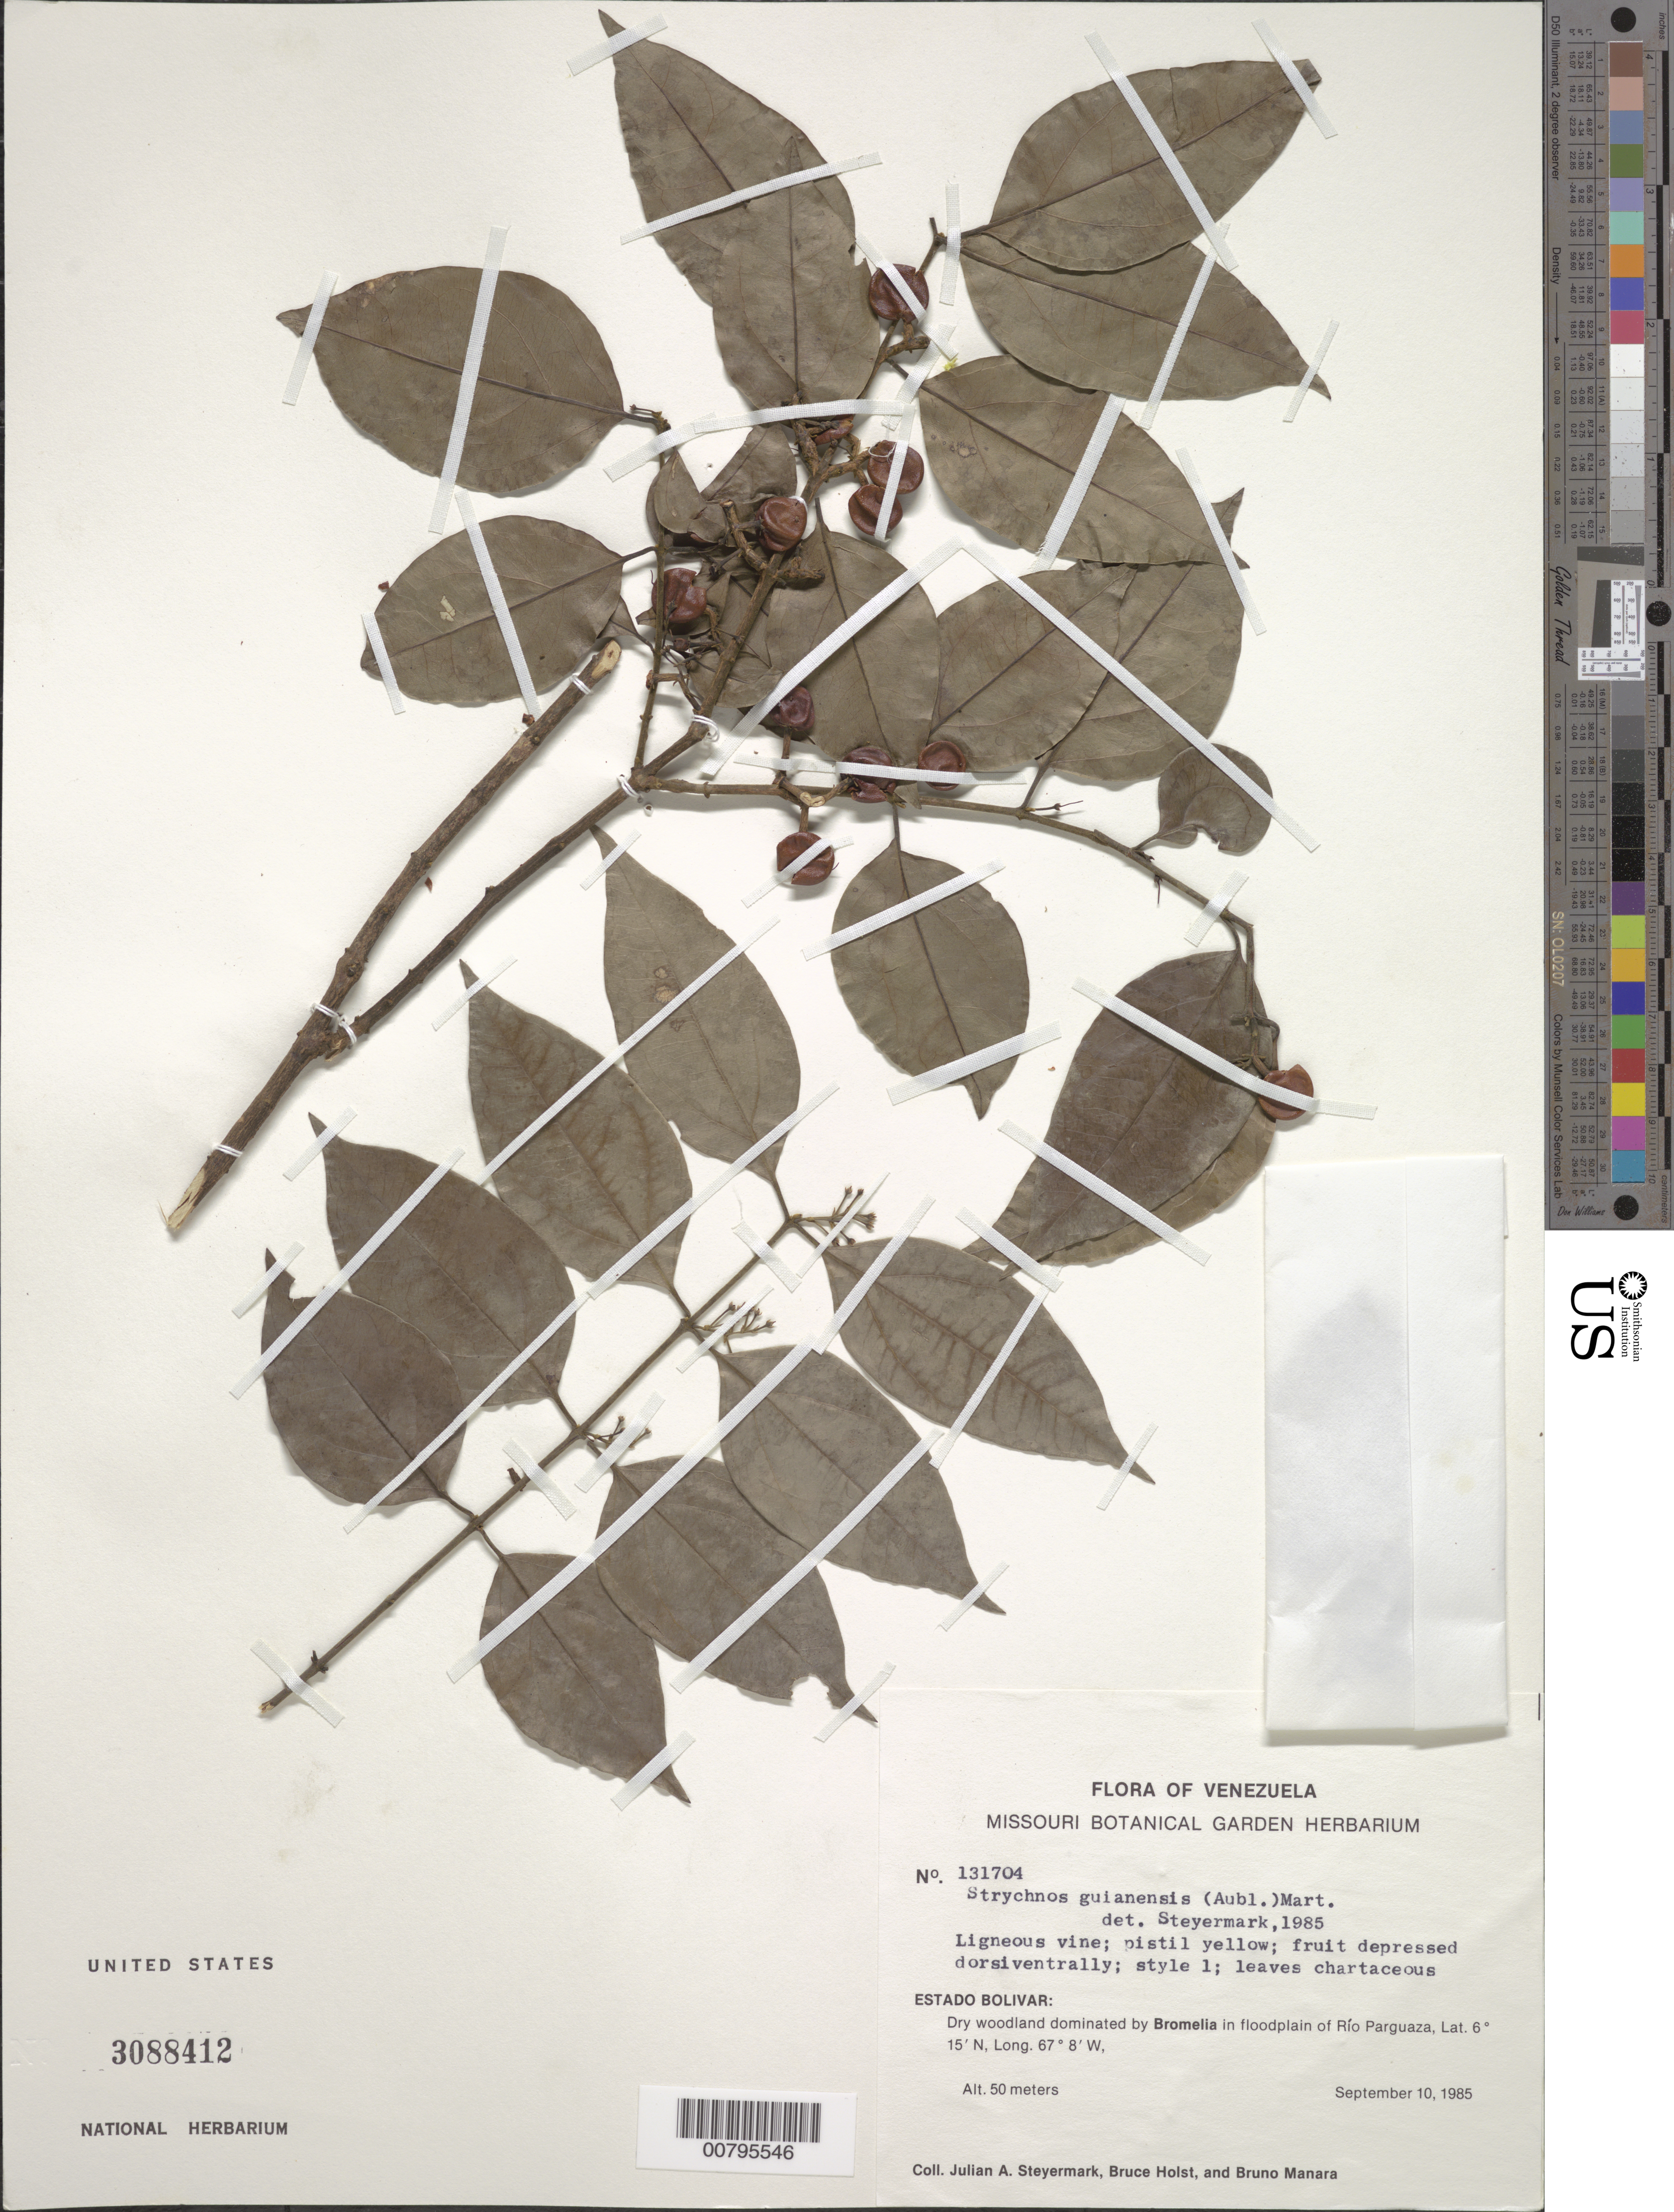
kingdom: Plantae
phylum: Tracheophyta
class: Magnoliopsida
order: Gentianales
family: Loganiaceae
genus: Strychnos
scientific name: Strychnos guianensis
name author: (Aubl.) Mart.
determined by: Steyermark, Julian A., (VEN)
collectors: J. Steyermark, B. Holst & B. Manara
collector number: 131704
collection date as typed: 10-Sep-85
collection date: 1985-09-10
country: Venezuela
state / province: Bolívar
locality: Rio Parguaza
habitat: Dry woodland dominated by Bromelia in floodplain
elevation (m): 50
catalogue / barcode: US 3088412